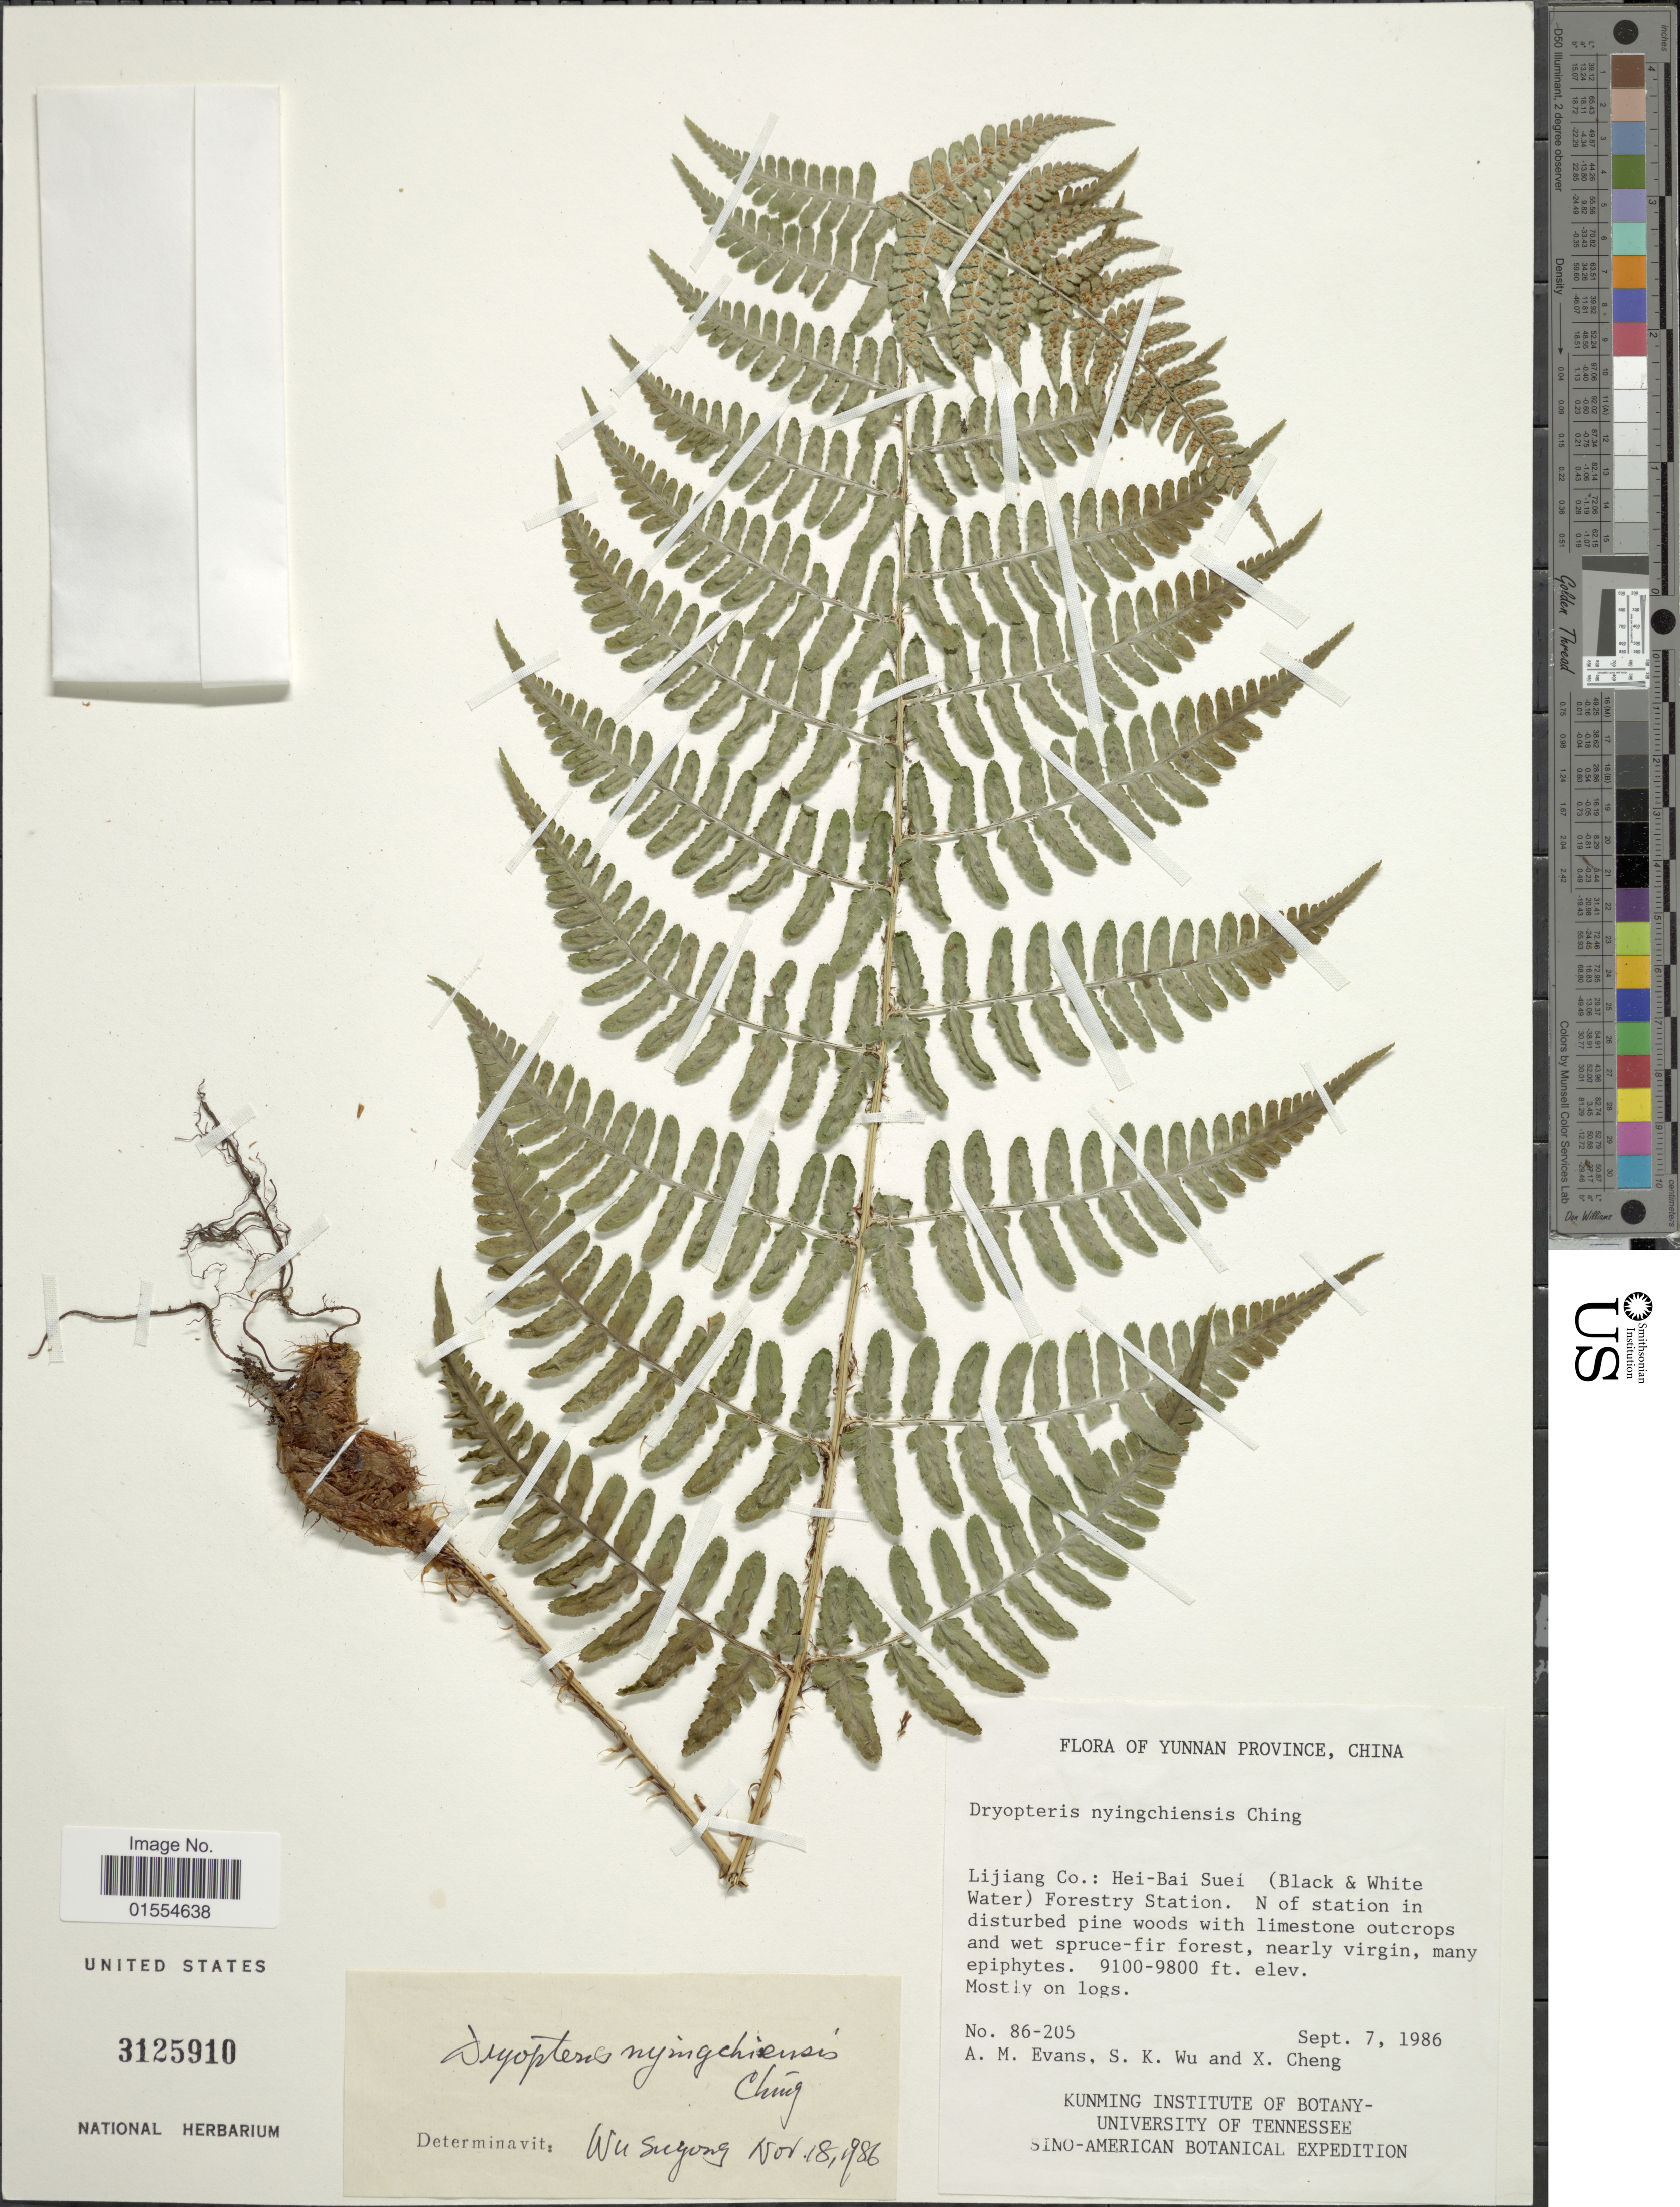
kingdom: Plantae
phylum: Tracheophyta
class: Polypodiopsida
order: Polypodiales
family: Dryopteridaceae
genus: Dryopteris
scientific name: Dryopteris nyingchiensis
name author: Ching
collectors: A. M. Evans, S. K. Wu & X. Cheng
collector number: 86-205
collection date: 1986-09-07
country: China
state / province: Yunnan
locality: Yunnan Province, China, Lijiang Co.: Hei-Bai Suei (Black & White Water) Forestry Station, N of station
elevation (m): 2774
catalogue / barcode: US 3125910